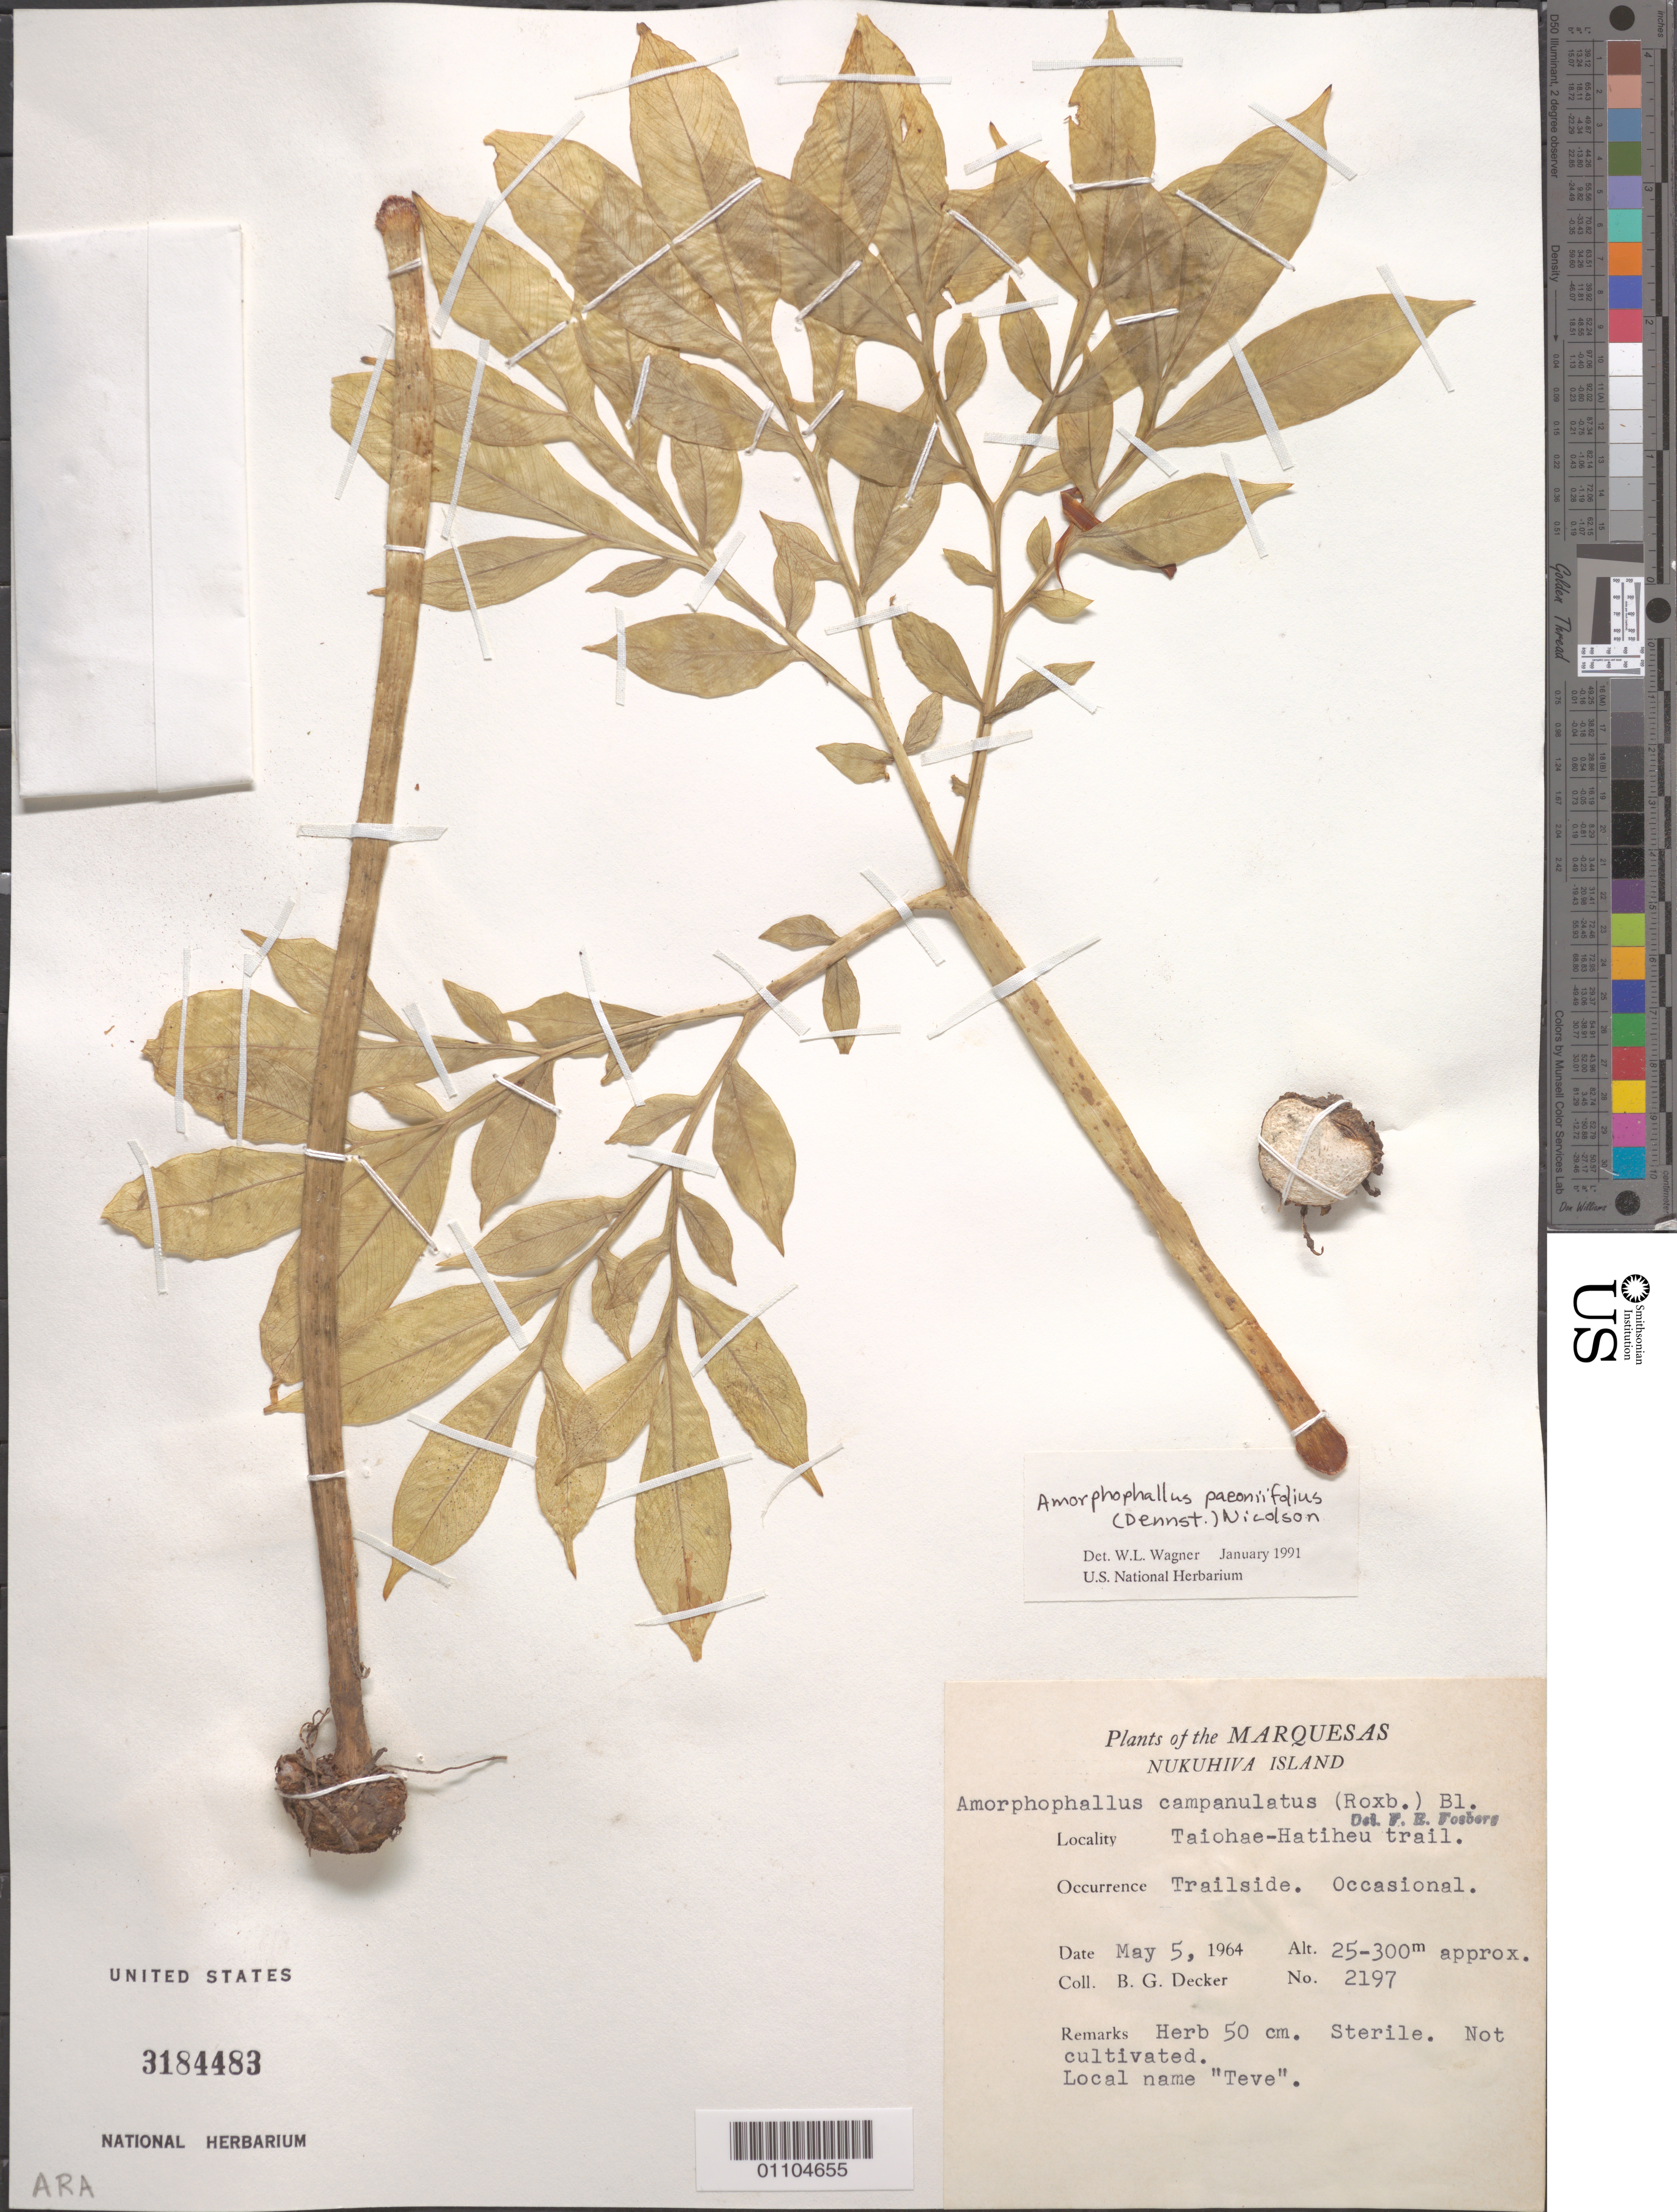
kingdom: Plantae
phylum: Tracheophyta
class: Liliopsida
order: Alismatales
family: Araceae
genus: Amorphophallus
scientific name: Amorphophallus paeoniifolius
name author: (Dennst.) Nicolson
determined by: Wagner, W. L., (BOT), Smithsonian Institution - National Museum of Natural History (UNITED STATES)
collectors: B. G. Decker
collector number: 2197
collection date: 1964-05-05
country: French Polynesia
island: Nuku Hiva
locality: Taiohae-Hatiheu Trail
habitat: Trailside, occasional. Not cultivated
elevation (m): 25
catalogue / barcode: US 3184483